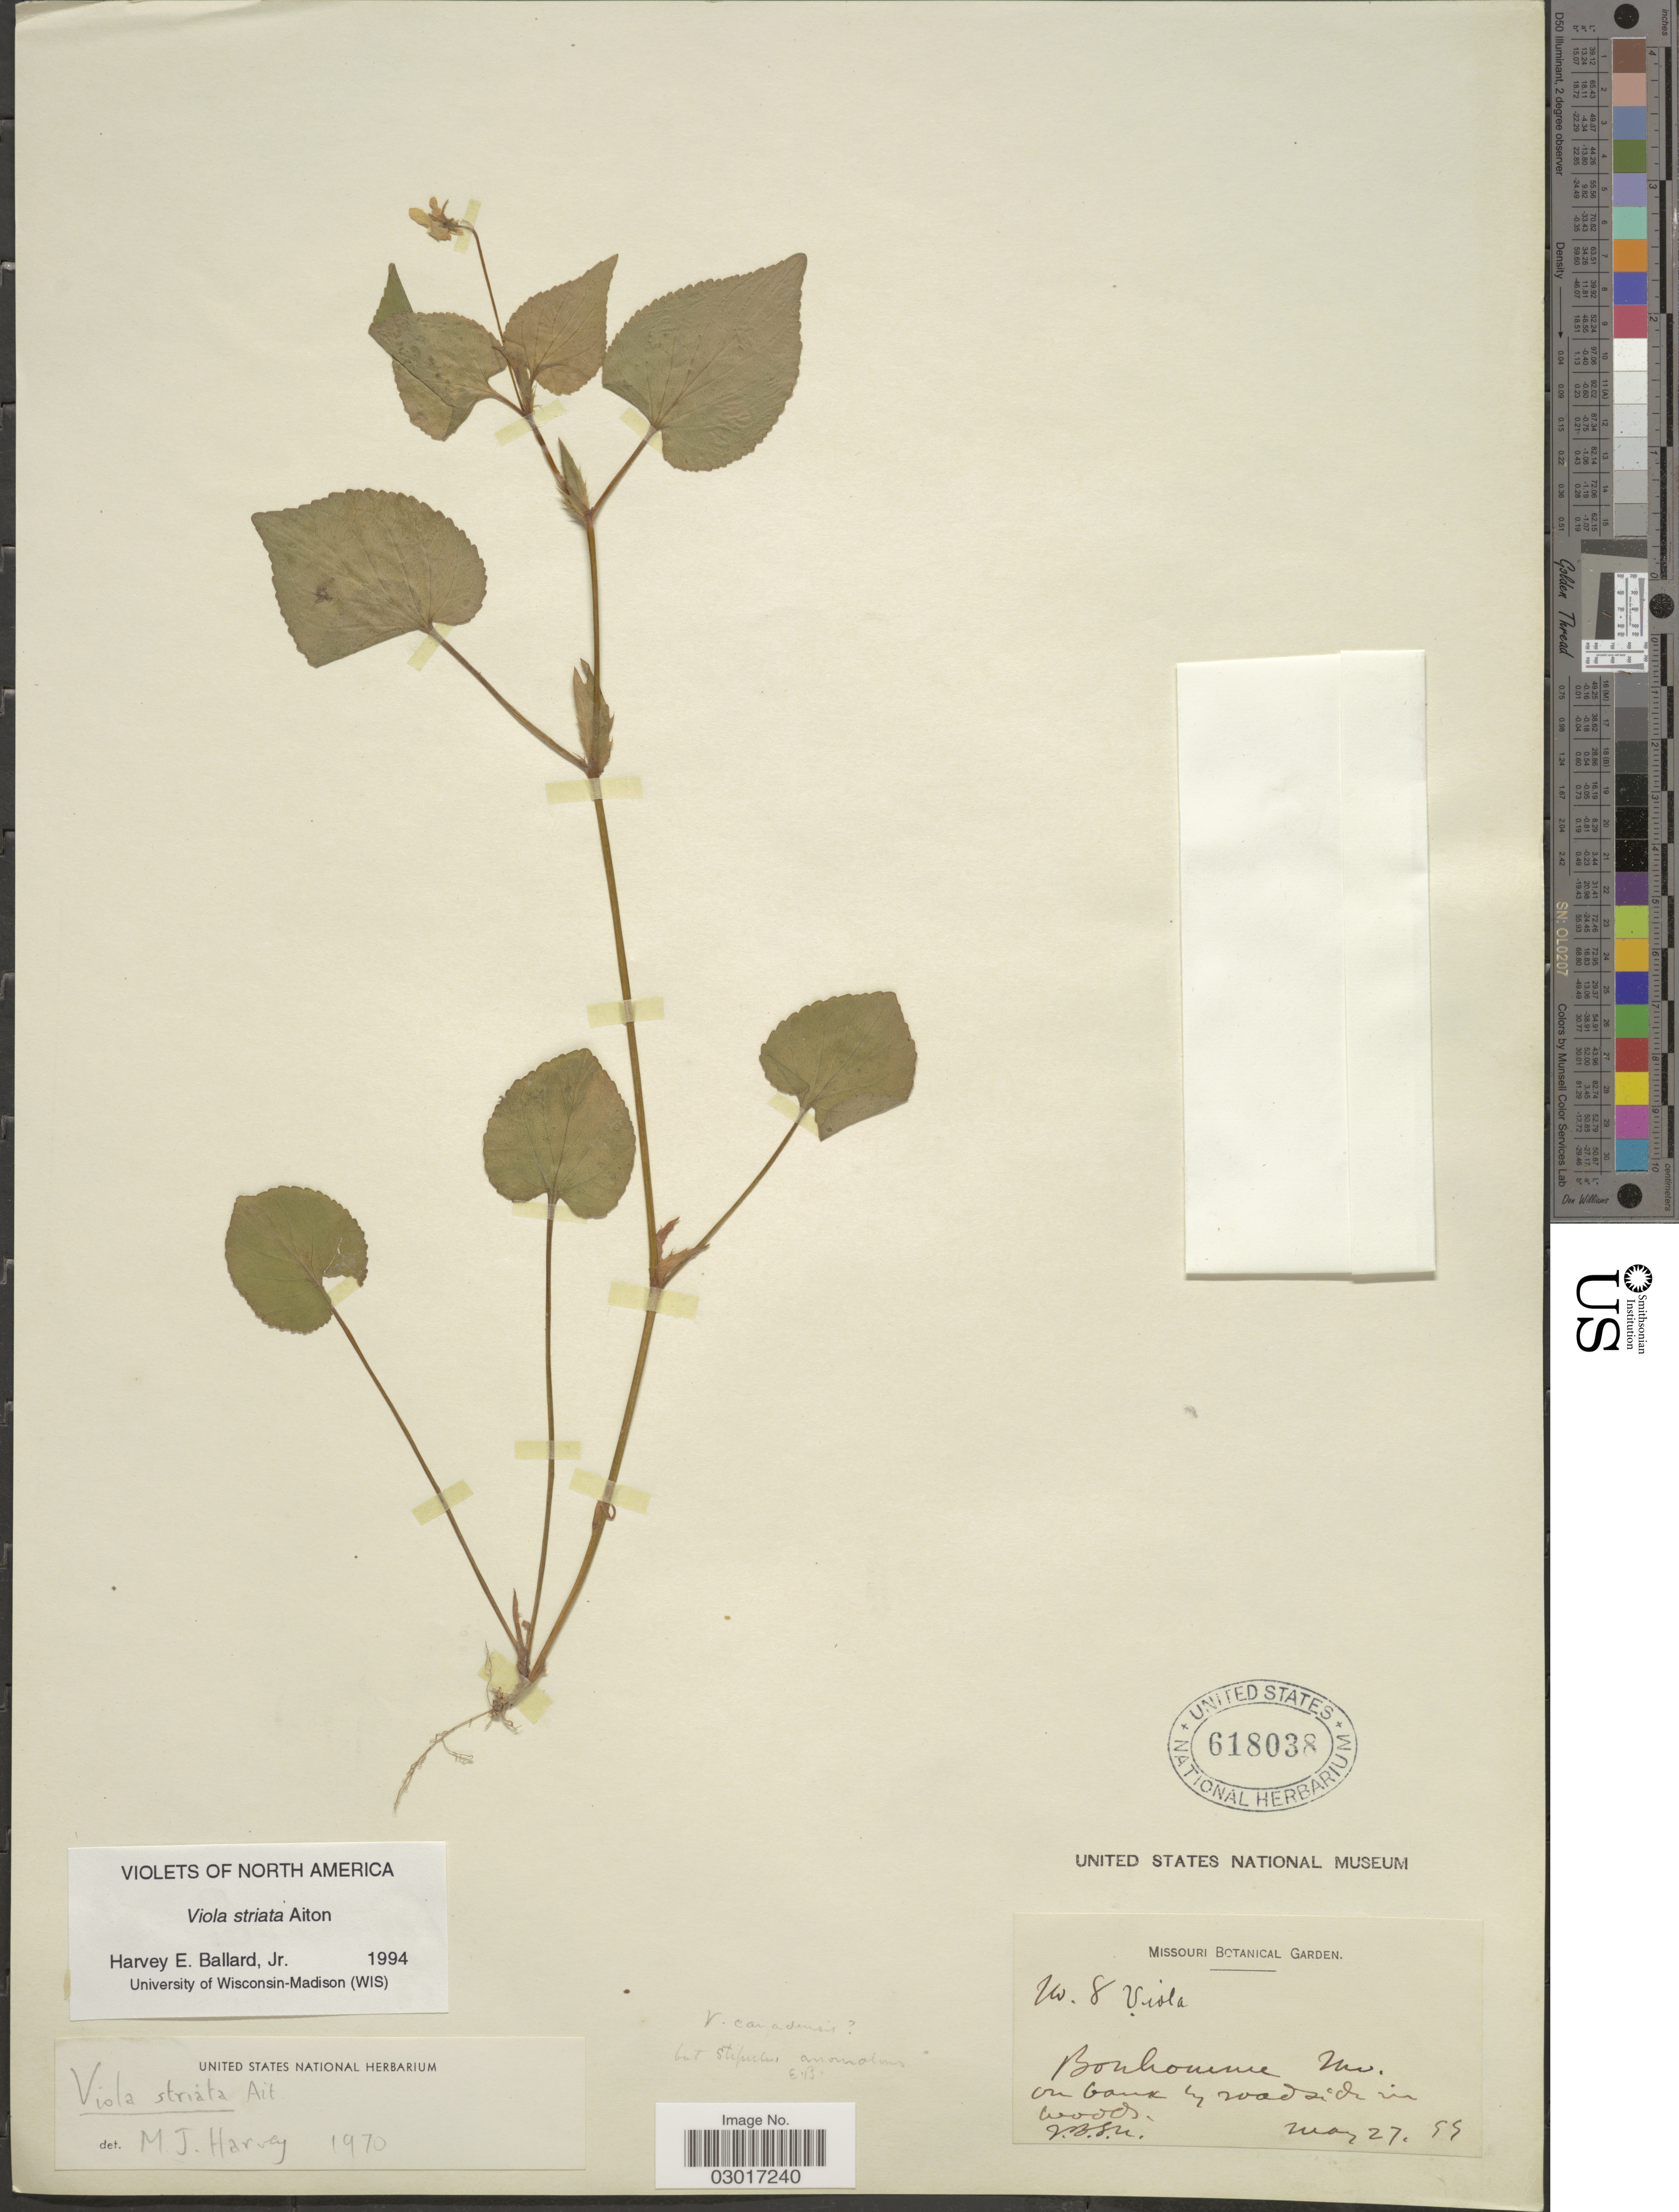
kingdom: Plantae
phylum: Tracheophyta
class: Magnoliopsida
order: Malpighiales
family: Violaceae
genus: Viola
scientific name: Viola striata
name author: Aiton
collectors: J. B. S.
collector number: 8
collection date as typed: Transcribed d/m/y: 27/5/99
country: United States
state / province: Missouri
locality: Bonhomme.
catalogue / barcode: US 618038